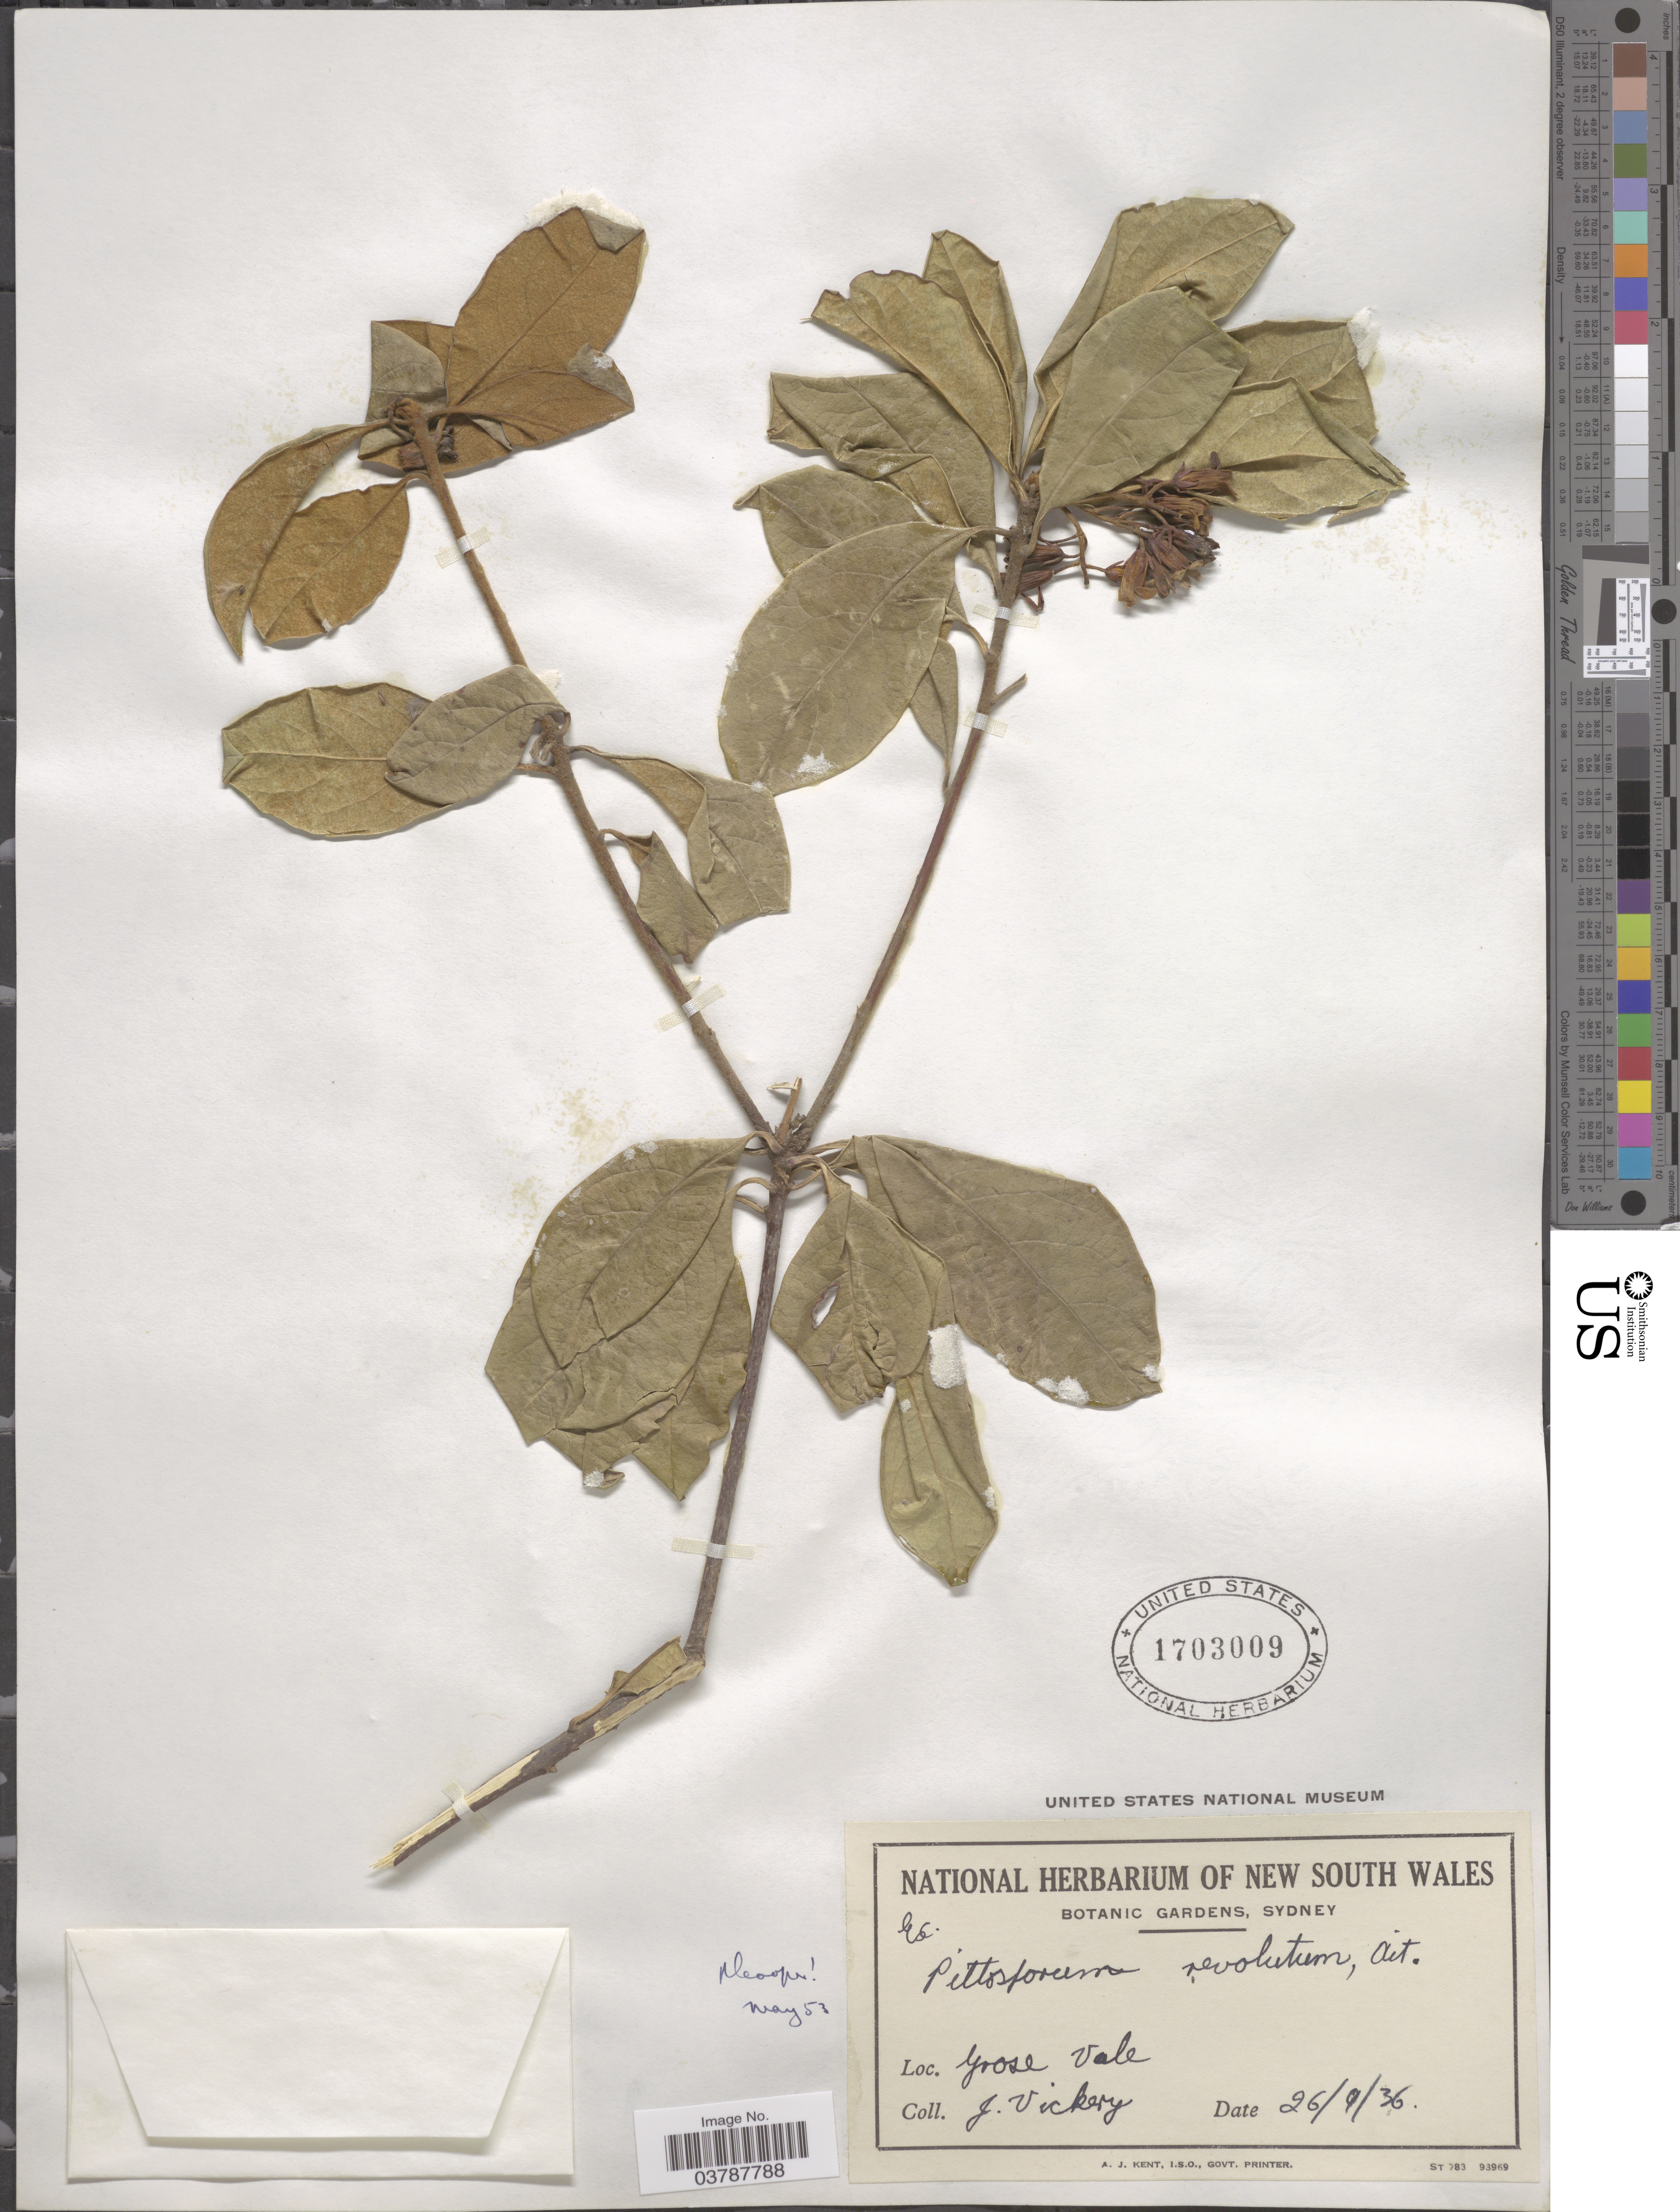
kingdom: Plantae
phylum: Tracheophyta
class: Magnoliopsida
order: Apiales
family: Pittosporaceae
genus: Pittosporum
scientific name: Pittosporum revolutum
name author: W.T. Aiton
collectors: J. Vickery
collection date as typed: Transcribed d/m/y: 26/9/36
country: Australia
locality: Grose Vale.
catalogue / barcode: US 1703009